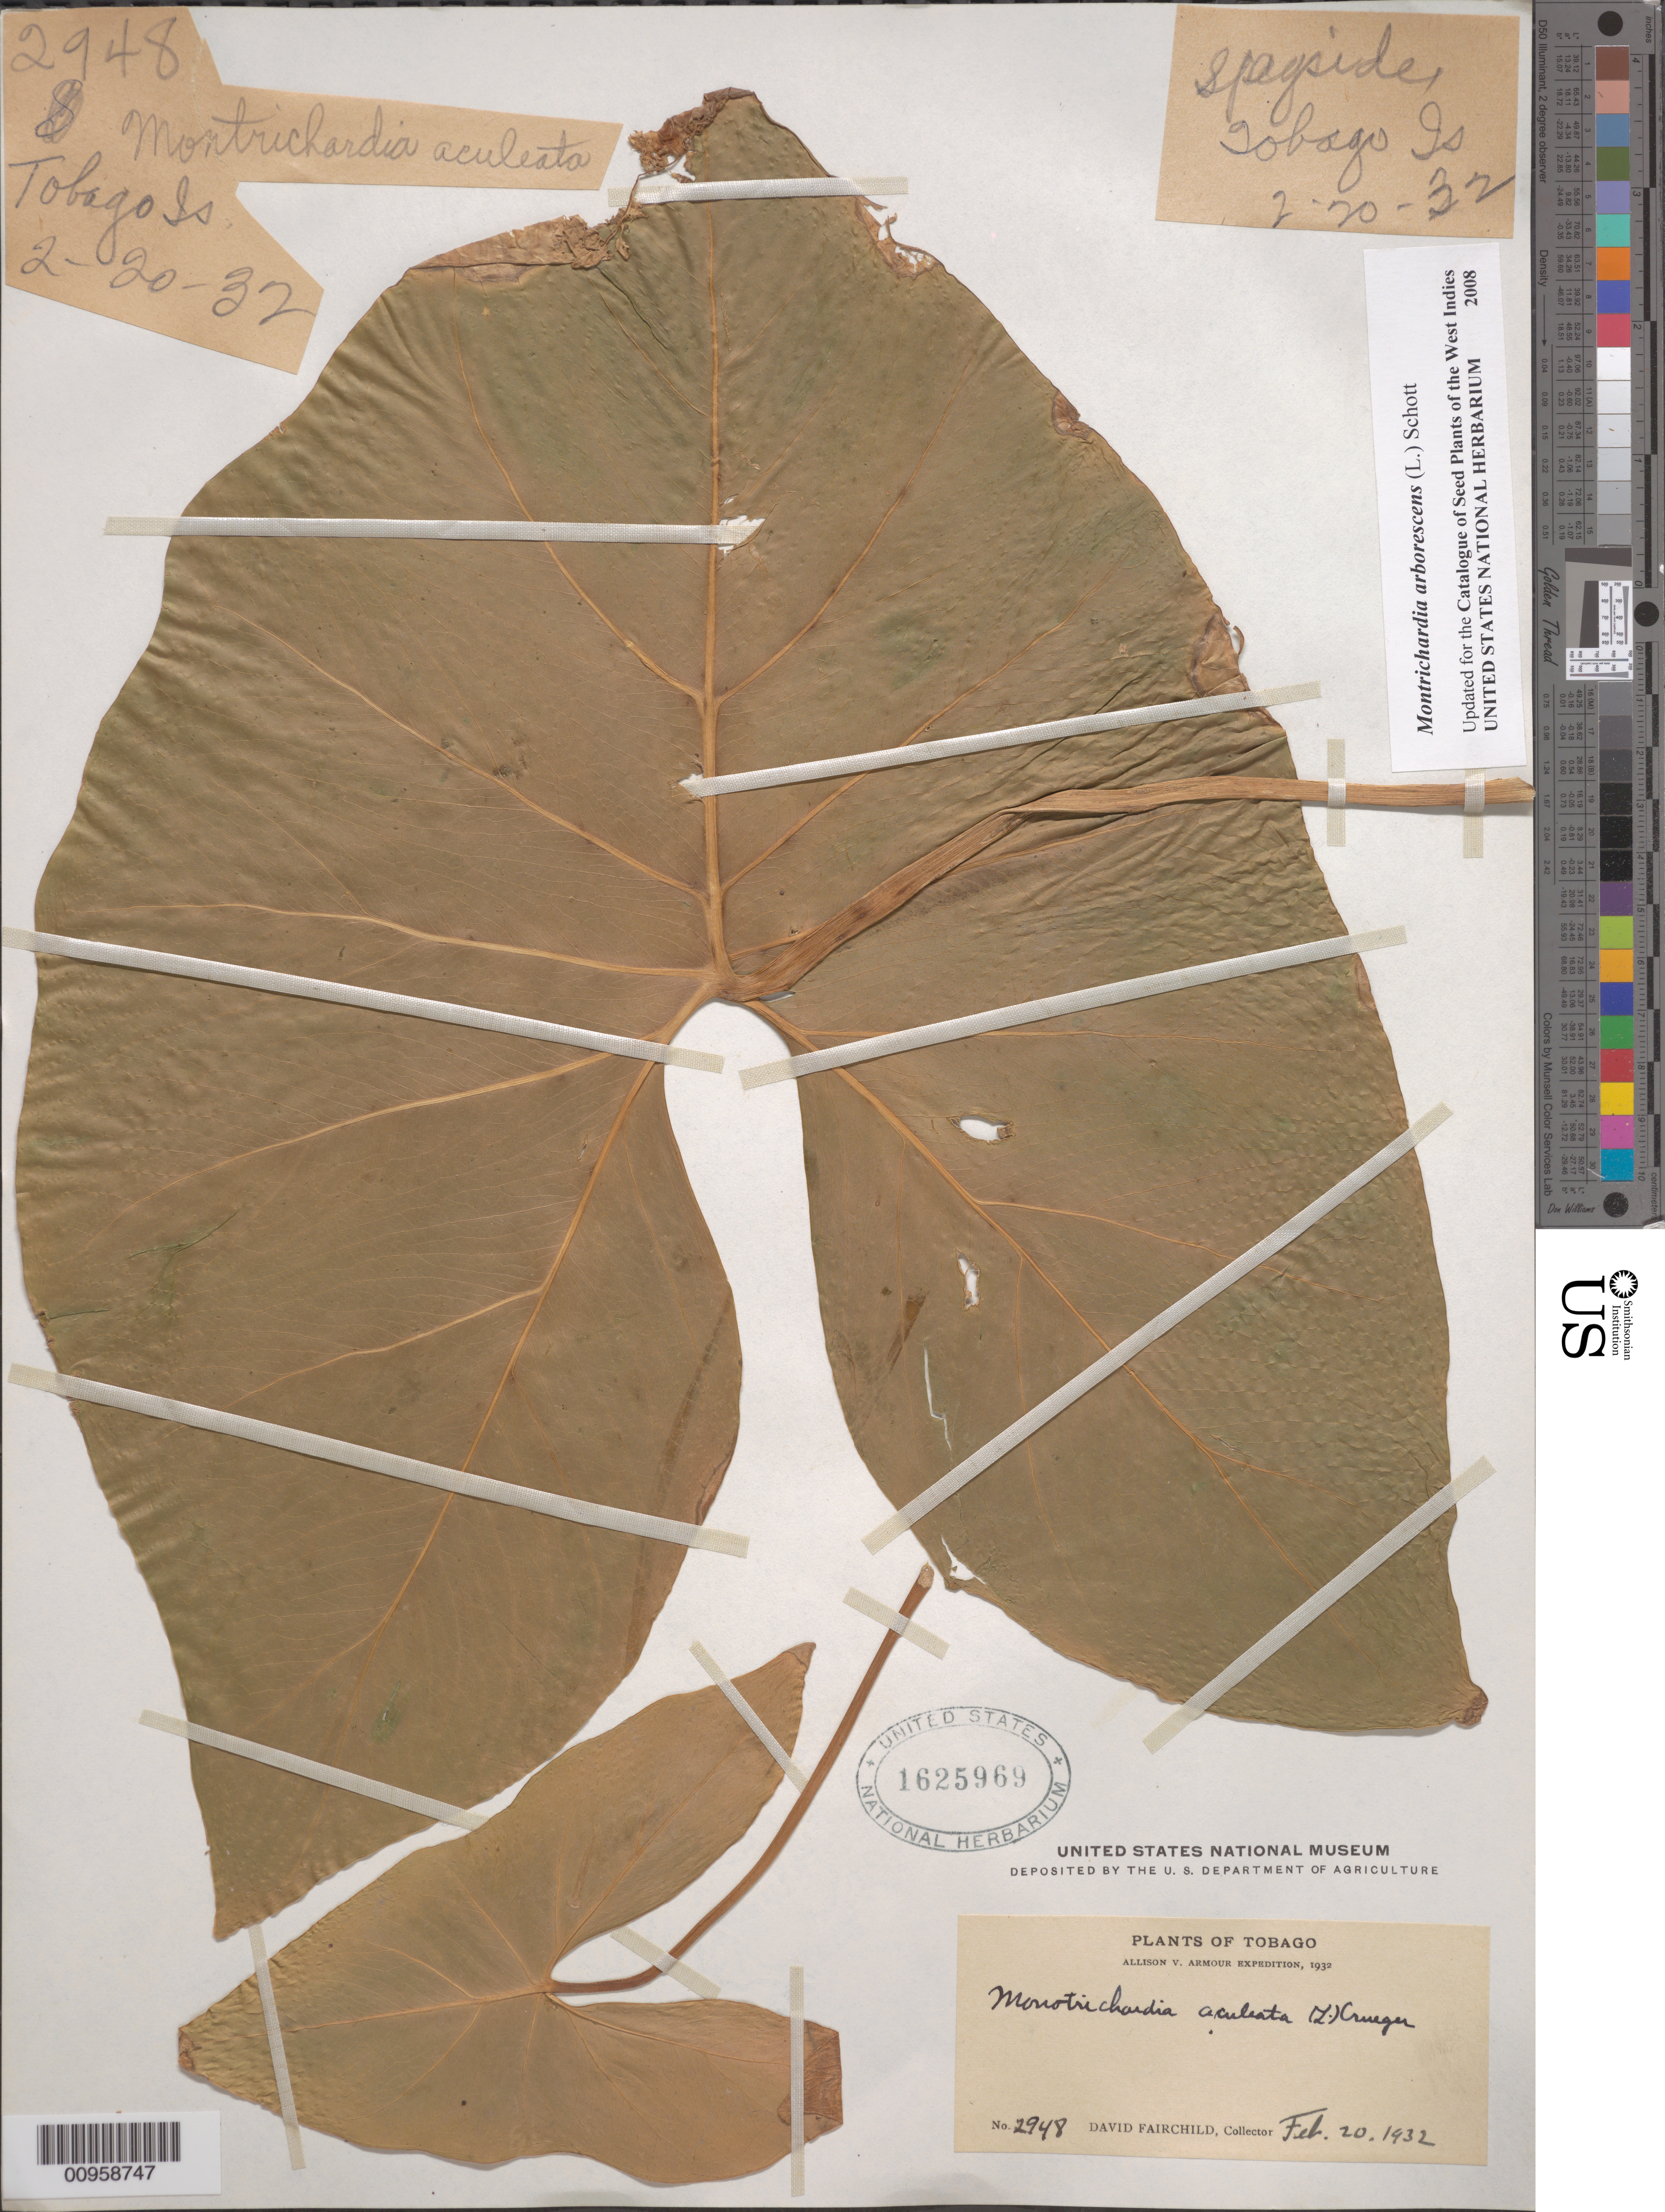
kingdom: Plantae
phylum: Tracheophyta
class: Liliopsida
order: Alismatales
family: Araceae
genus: Montrichardia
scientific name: Montrichardia arborescens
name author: (L.) Schott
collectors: D. Fairchild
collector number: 2948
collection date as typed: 20 Feb 1932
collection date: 1932-02-20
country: Trinidad and Tobago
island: Tobago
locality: Speyside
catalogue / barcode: US 1625969